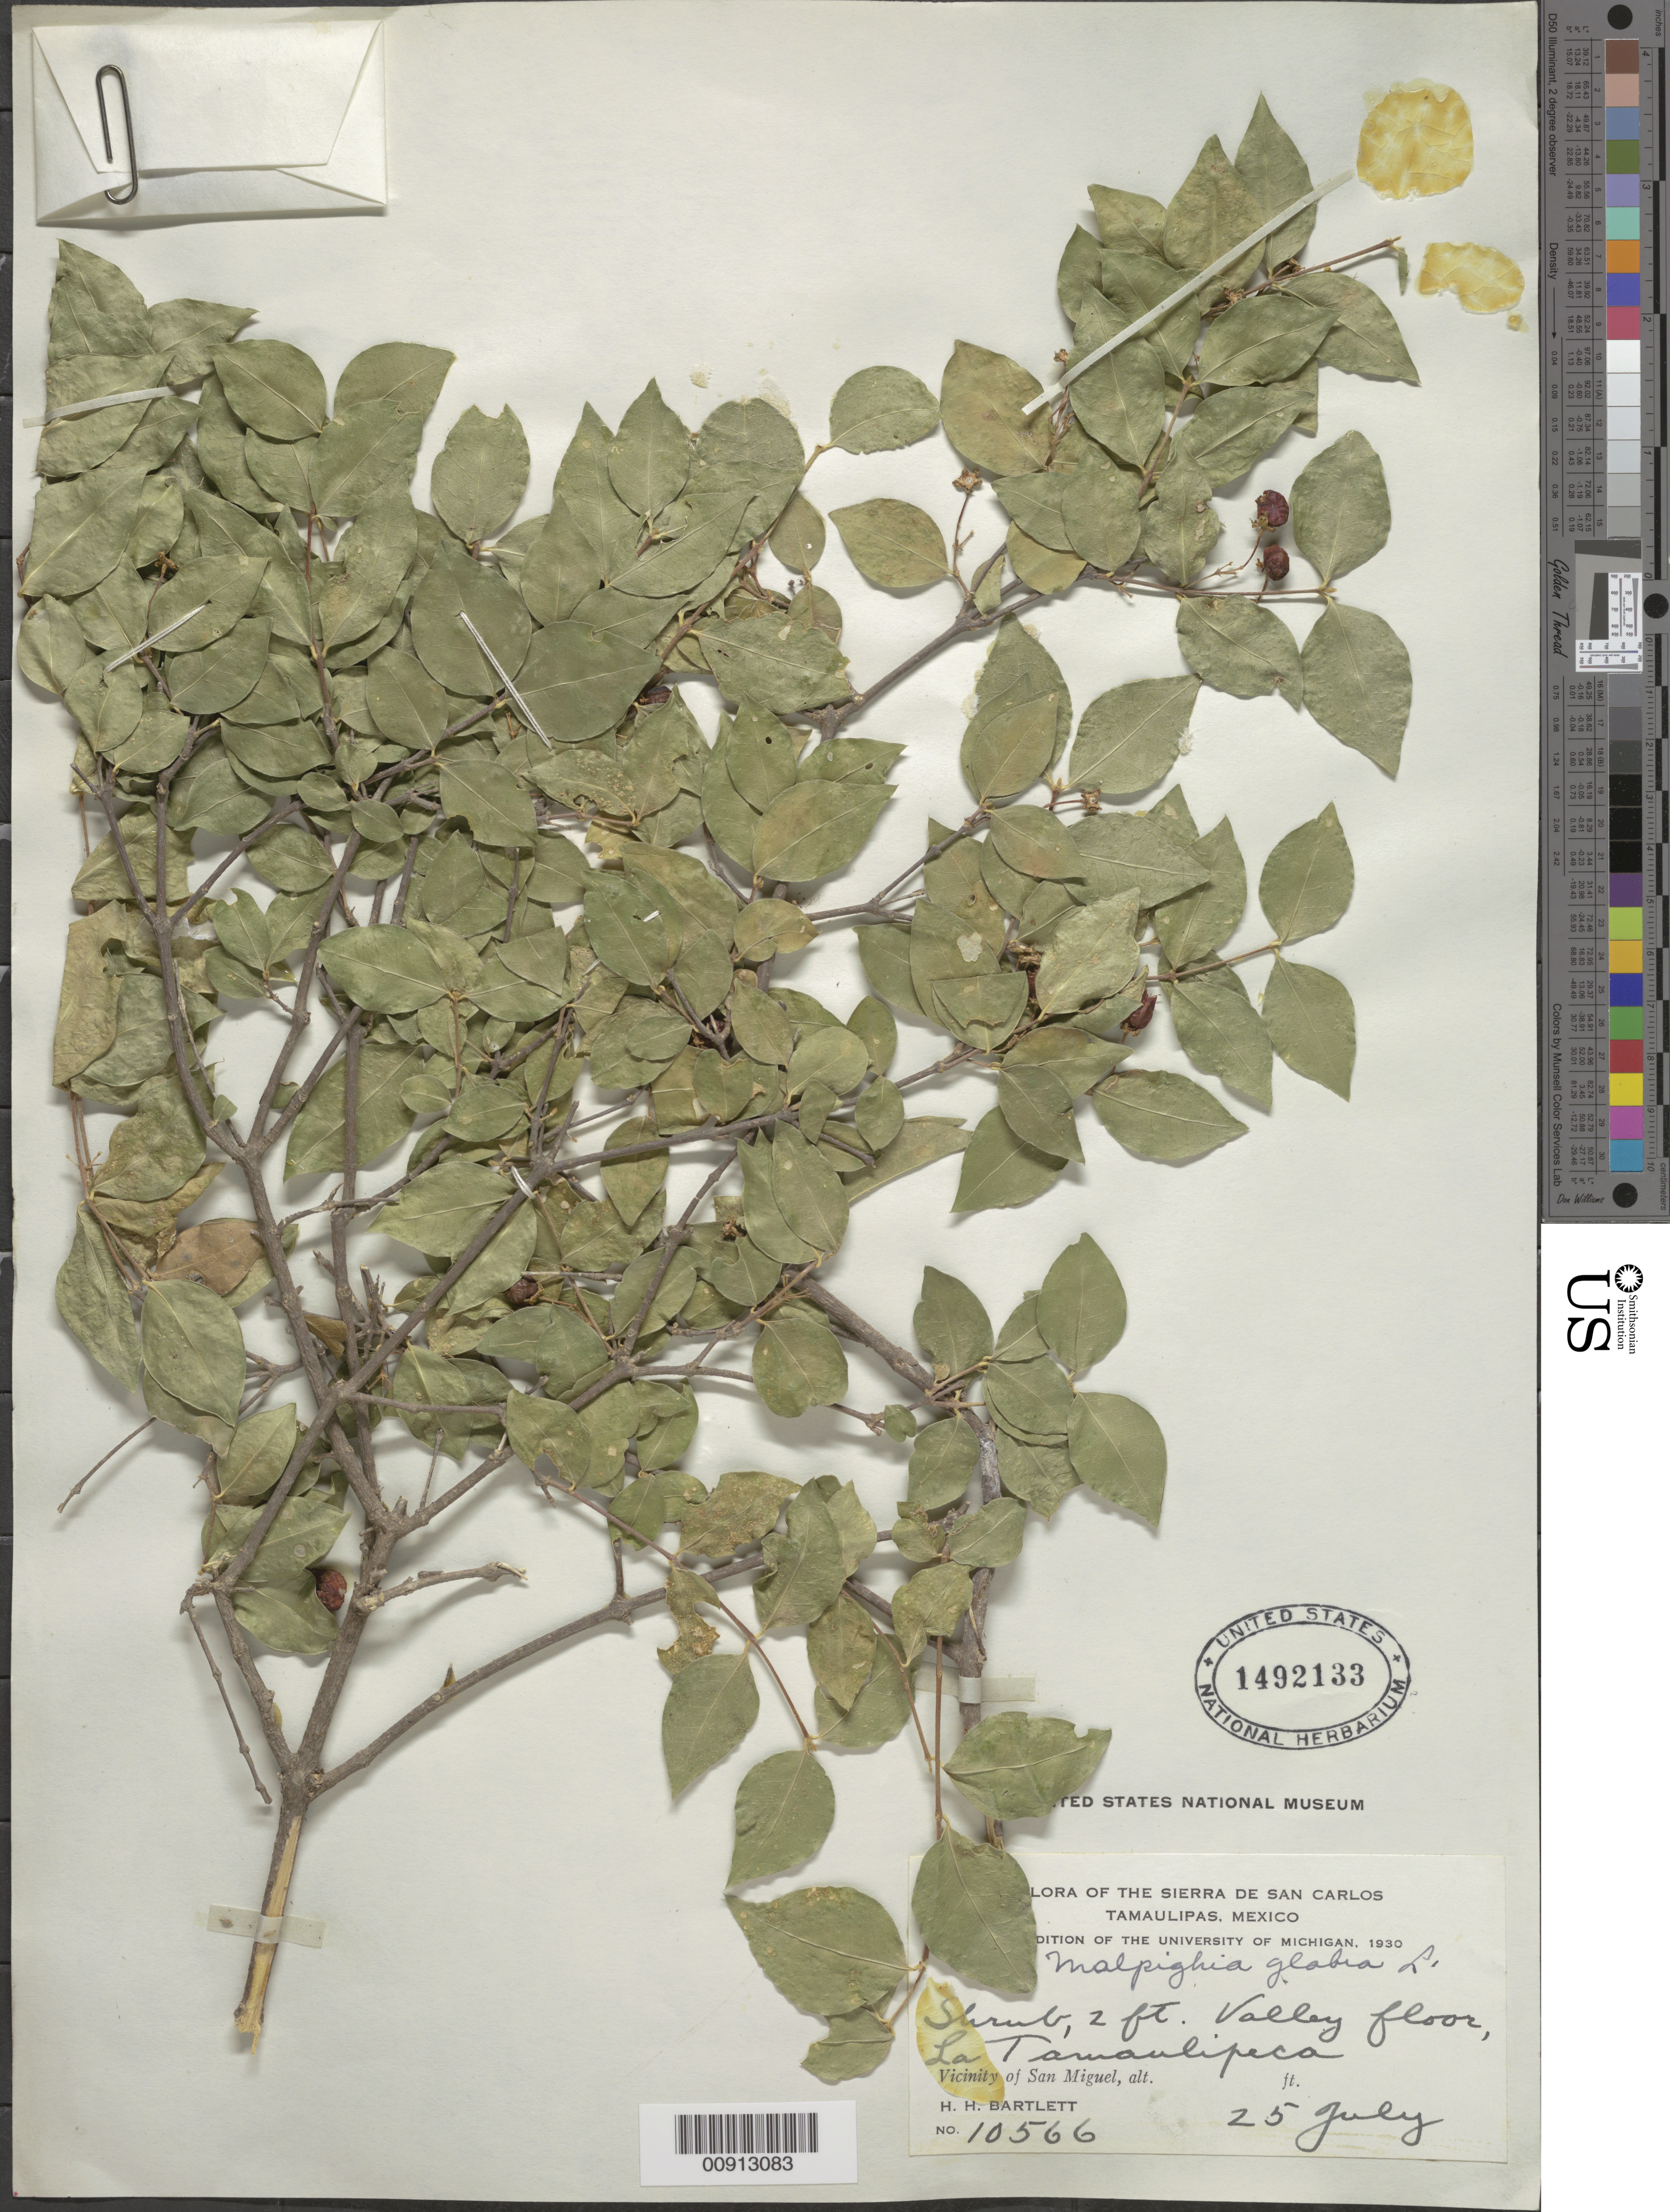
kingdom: Plantae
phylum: Tracheophyta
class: Magnoliopsida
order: Malpighiales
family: Malpighiaceae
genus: Malpighia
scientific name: Malpighia glabra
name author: L.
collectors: H. H. Bartlett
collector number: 10566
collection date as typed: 25 Jul 1930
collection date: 1930-07-25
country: Mexico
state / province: Tamaulipas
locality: La Tamaulipeca. Vicinity of San Miguel, Sierra de San Carlos, Tamaulipas.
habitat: Valley floor.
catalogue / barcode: US 1492133